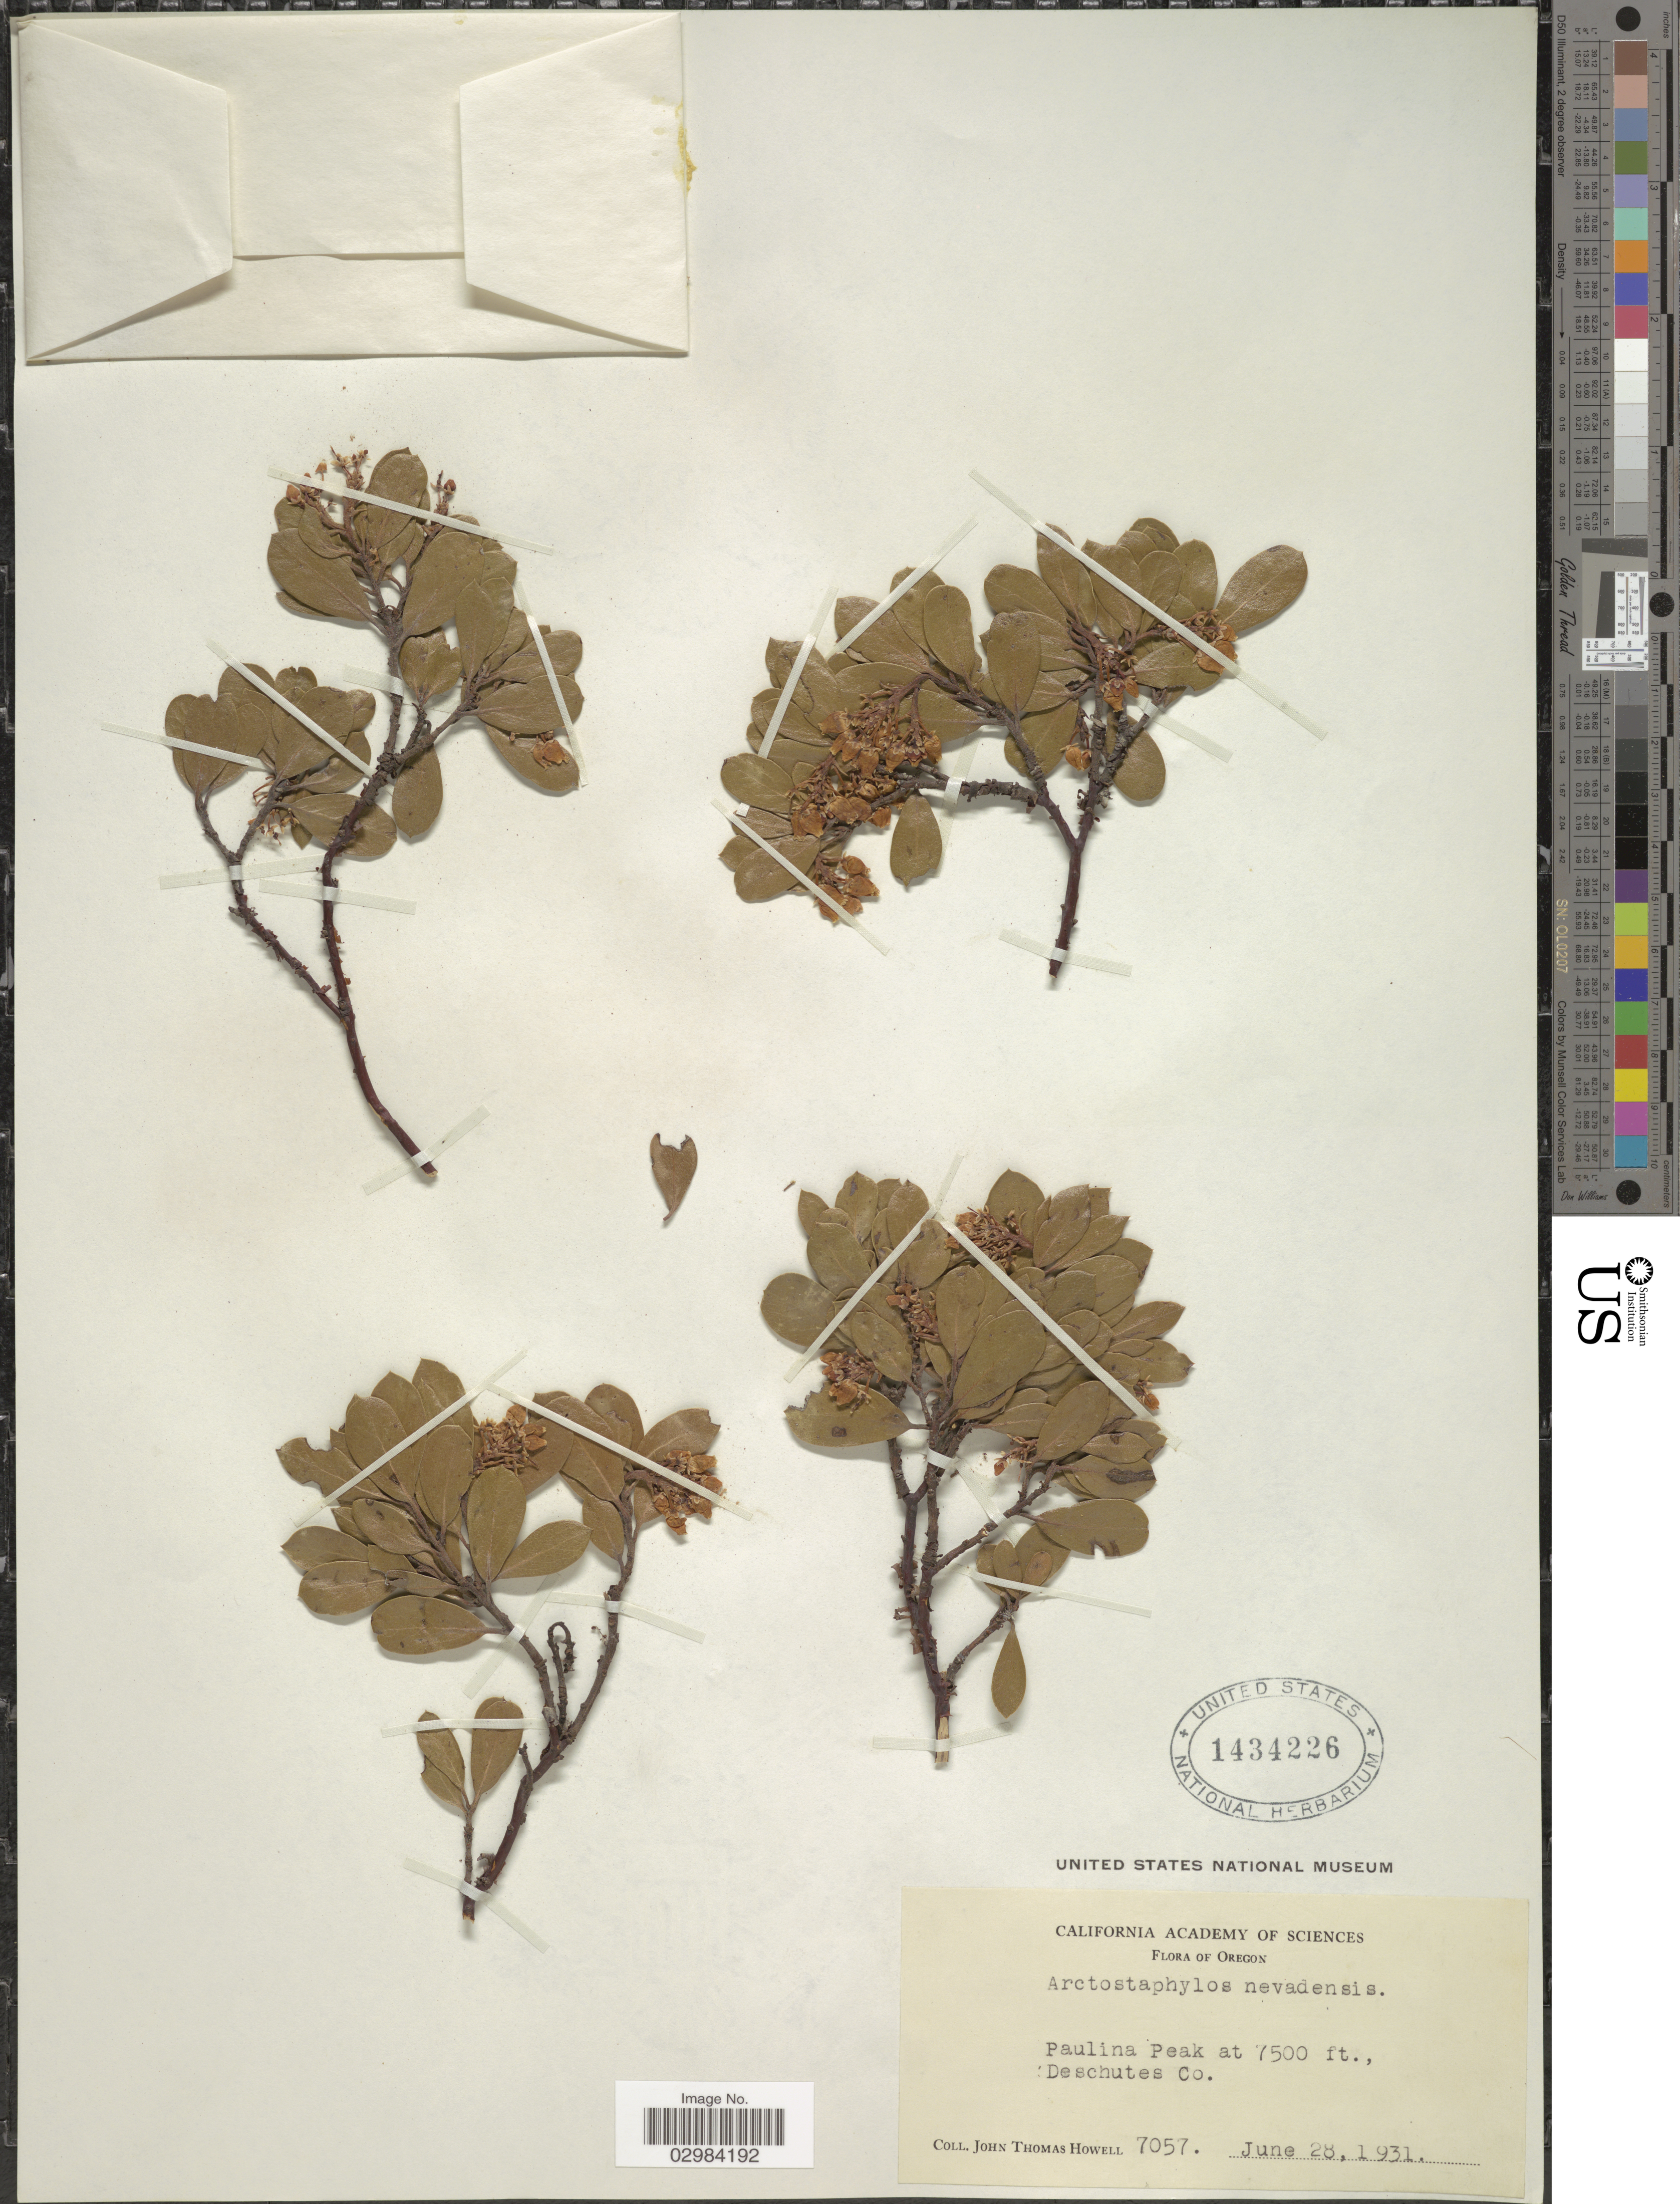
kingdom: Plantae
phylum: Tracheophyta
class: Magnoliopsida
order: Ericales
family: Ericaceae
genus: Arctostaphylos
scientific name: Arctostaphylos nevadensis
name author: A. Gray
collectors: J. T. Howell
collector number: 7057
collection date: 1931-06-28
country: United States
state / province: Oregon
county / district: Deschutes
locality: Paulina Peak, Deschutes Co.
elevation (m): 2286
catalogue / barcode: US 1434226